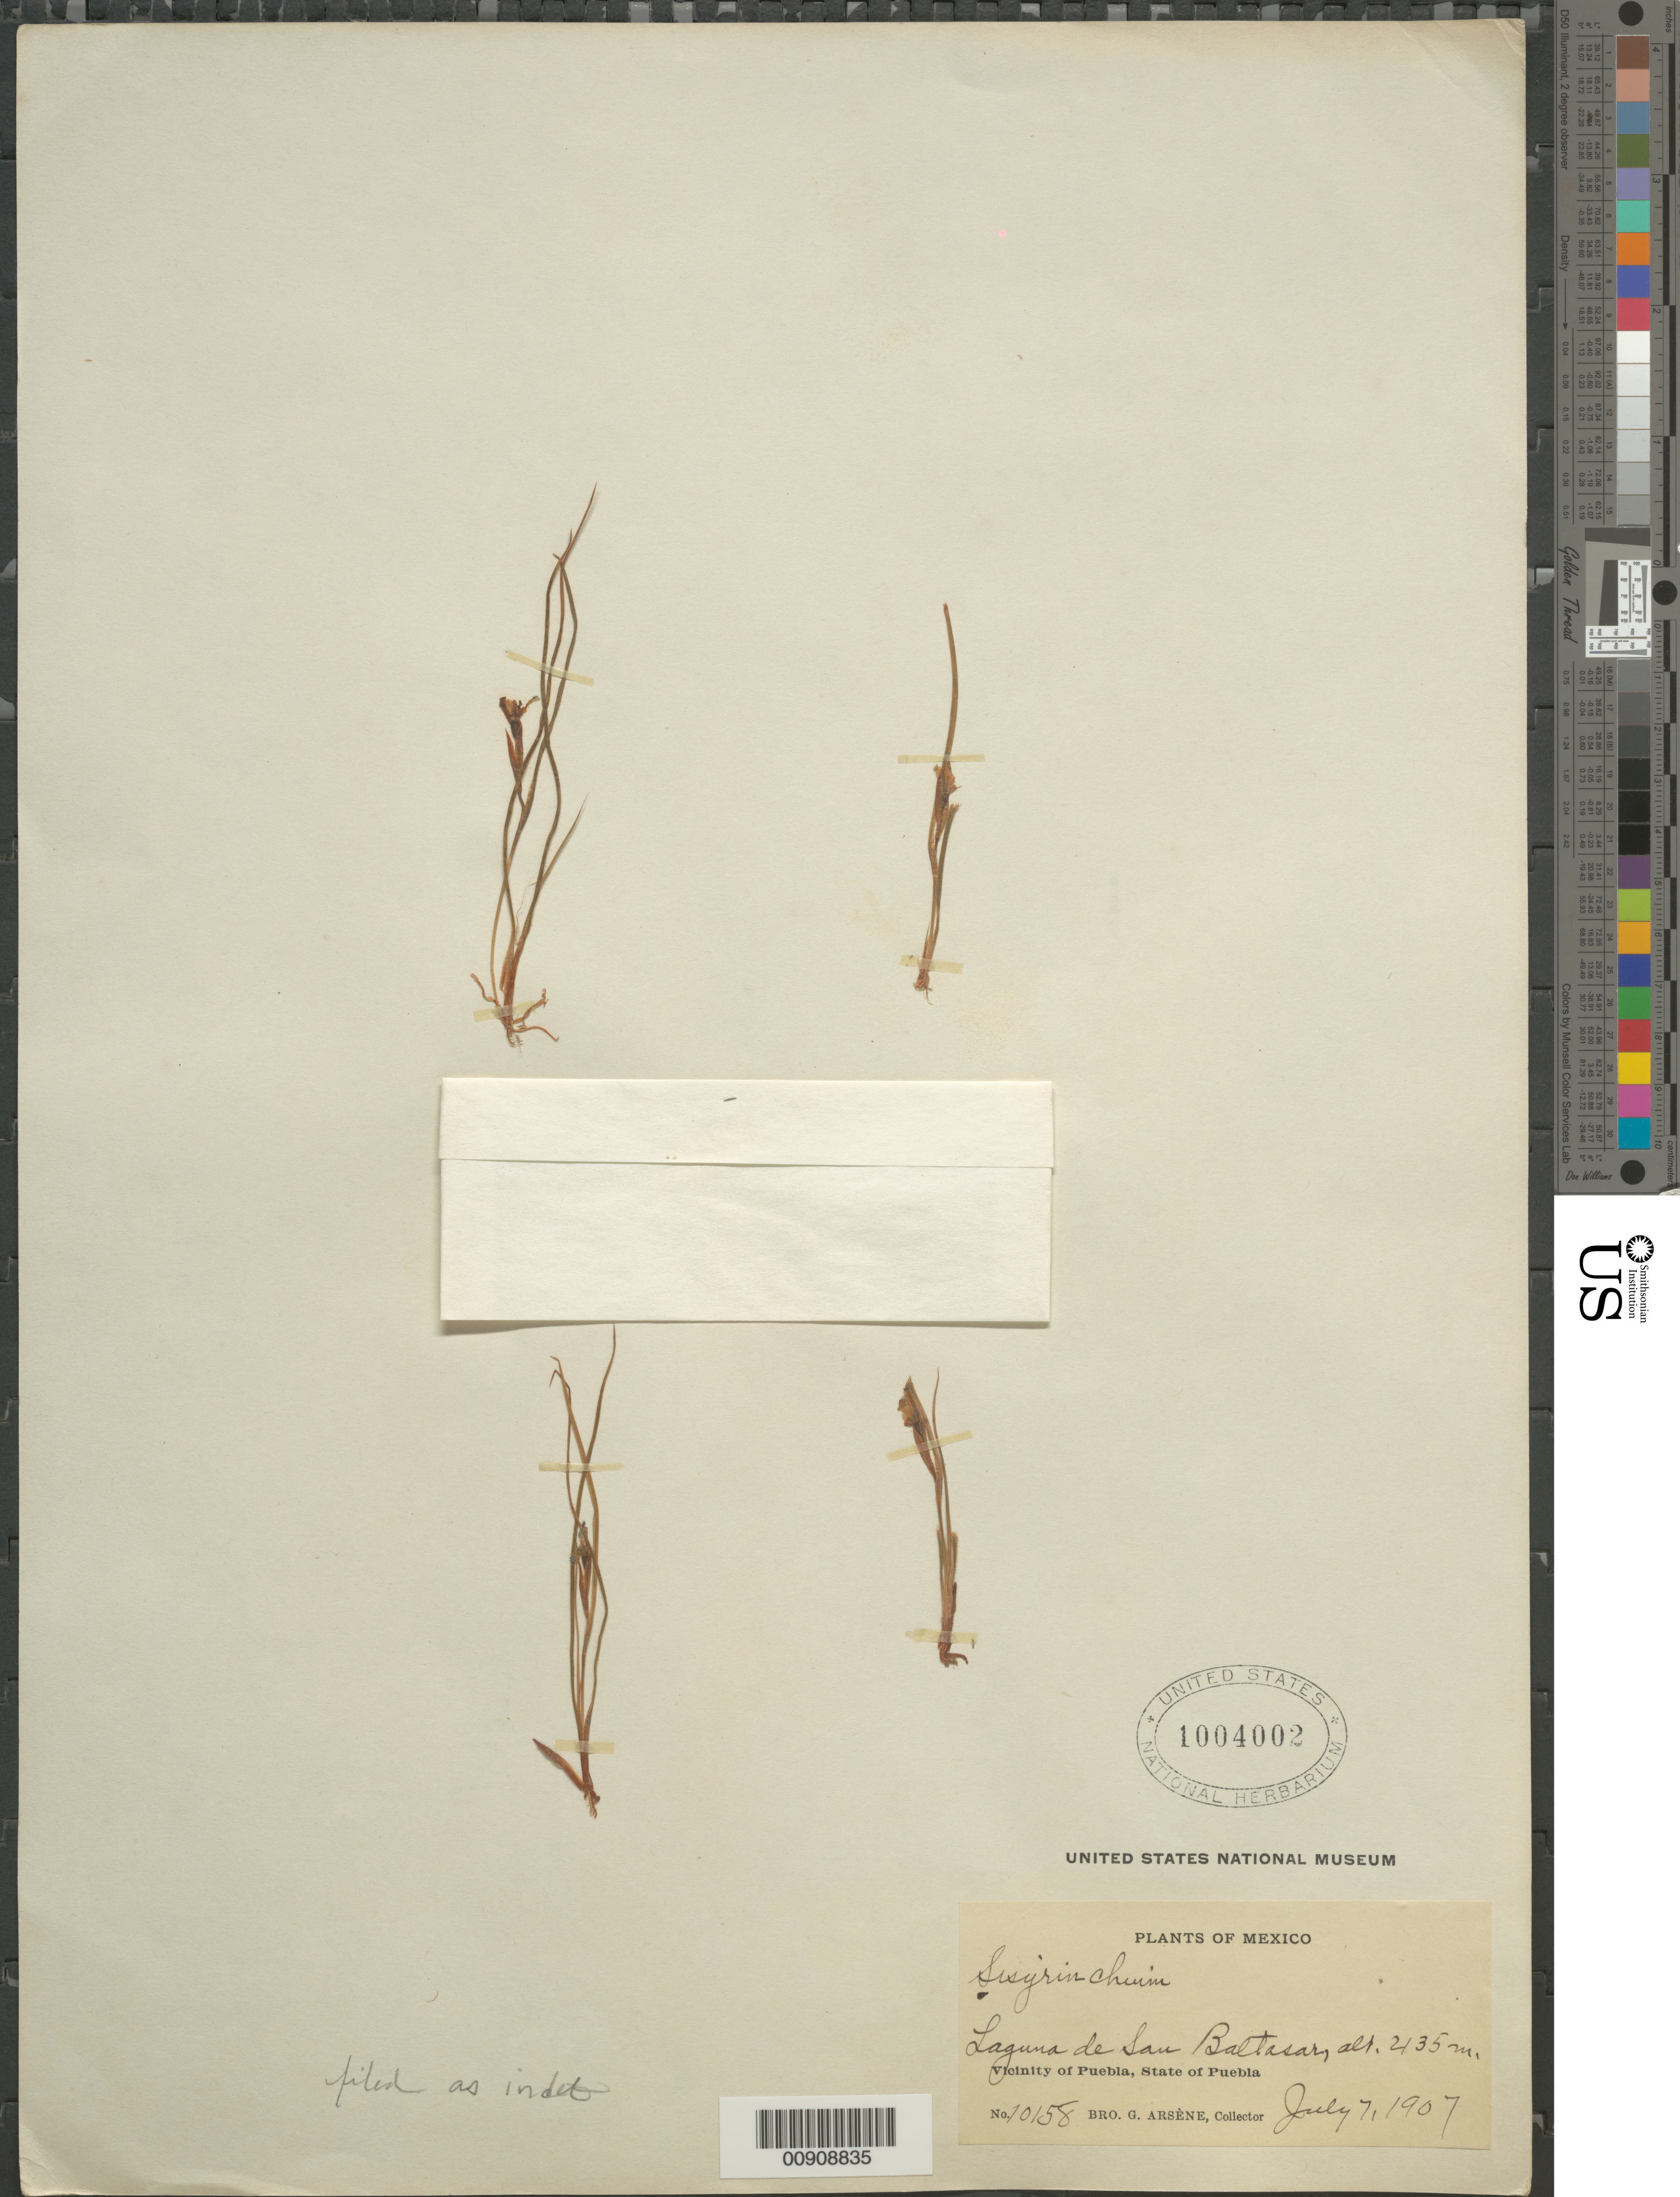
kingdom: Plantae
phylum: Tracheophyta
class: Liliopsida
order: Asparagales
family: Iridaceae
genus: Sisyrinchium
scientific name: Sisyrinchium sp.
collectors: Bro. G. Arsène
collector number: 10158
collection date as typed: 07 Jul 1907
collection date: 1907-07-07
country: Mexico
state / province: Puebla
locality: Laguna de San Baltasar. Vicinity of Puebla, State of Puebla.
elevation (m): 2135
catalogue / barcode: US 1004002